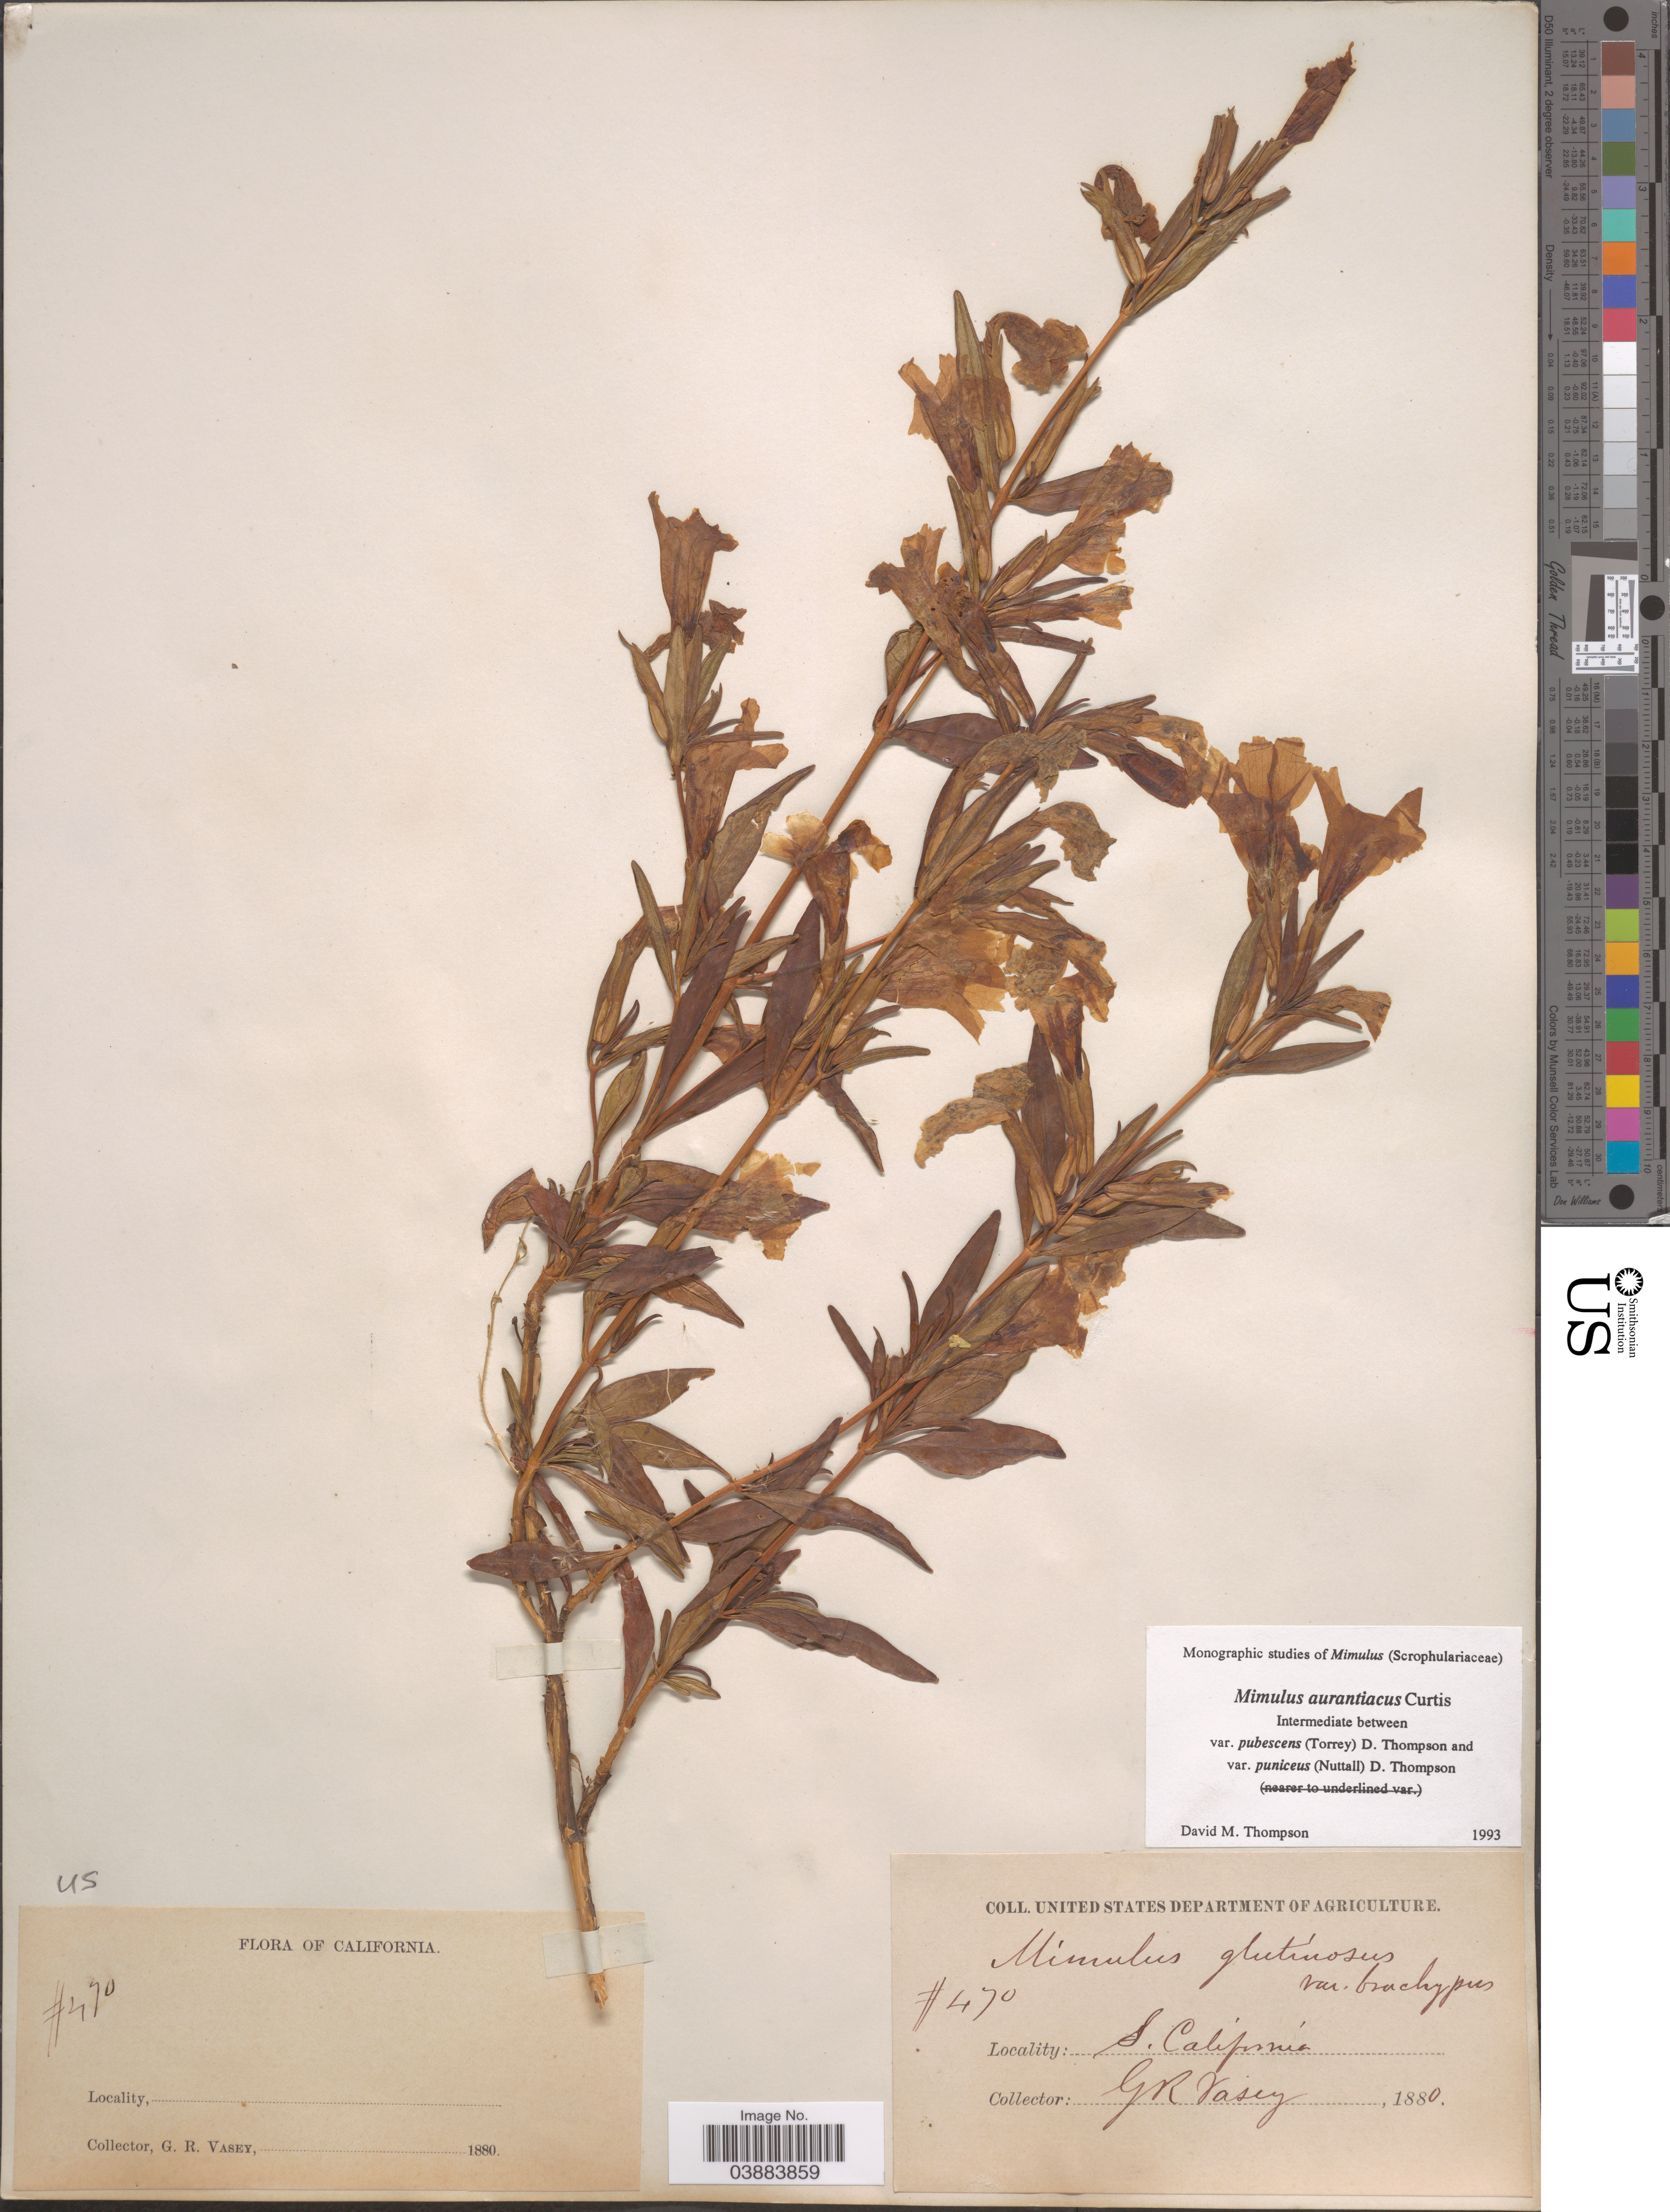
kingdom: Plantae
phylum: Tracheophyta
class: Magnoliopsida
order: Lamiales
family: Phrymaceae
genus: Diplacus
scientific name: Diplacus aurantiacus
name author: (Curtis) Jeps.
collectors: G. R. Vasey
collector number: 470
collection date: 1880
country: United States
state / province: California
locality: S. California.